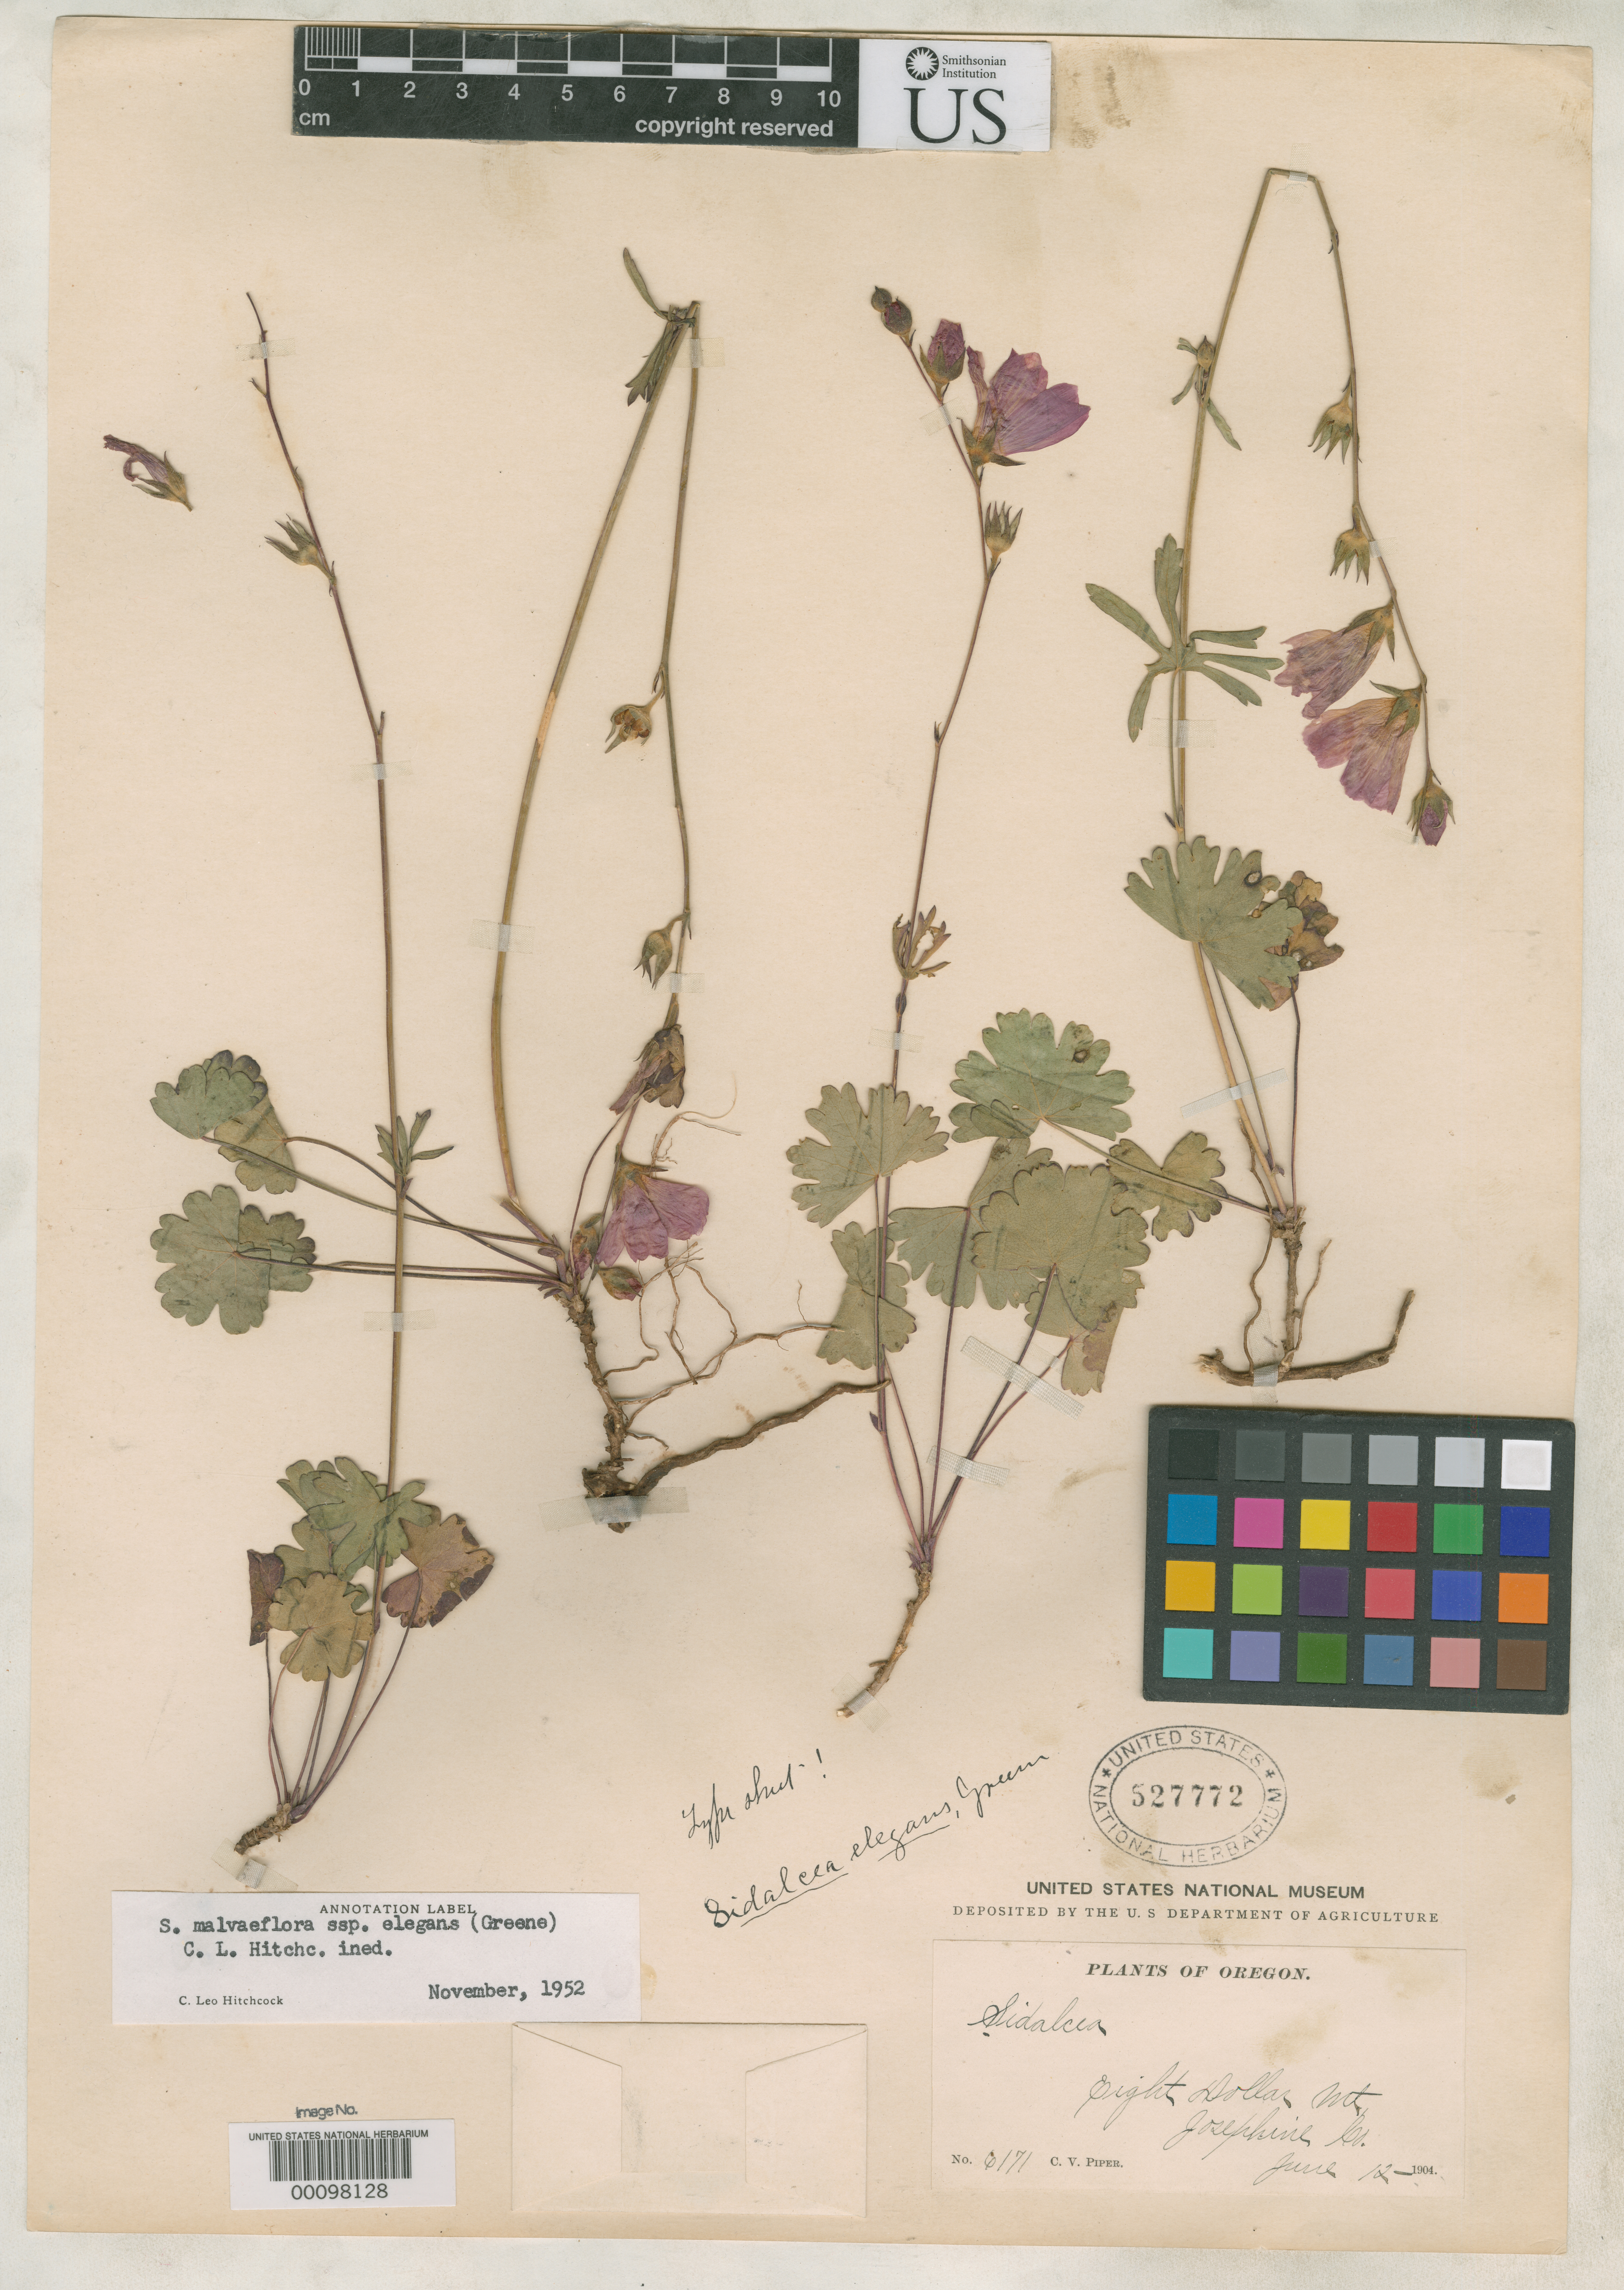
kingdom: Plantae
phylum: Tracheophyta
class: Magnoliopsida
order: Malvales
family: Malvaceae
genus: Sidalcea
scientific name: Sidalcea elegans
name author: Greene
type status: Type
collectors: C. V. Piper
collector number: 6171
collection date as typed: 12 Jun 1904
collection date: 1904-06-12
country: United States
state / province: Oregon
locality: Eight Dollar Mts.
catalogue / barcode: US 527772